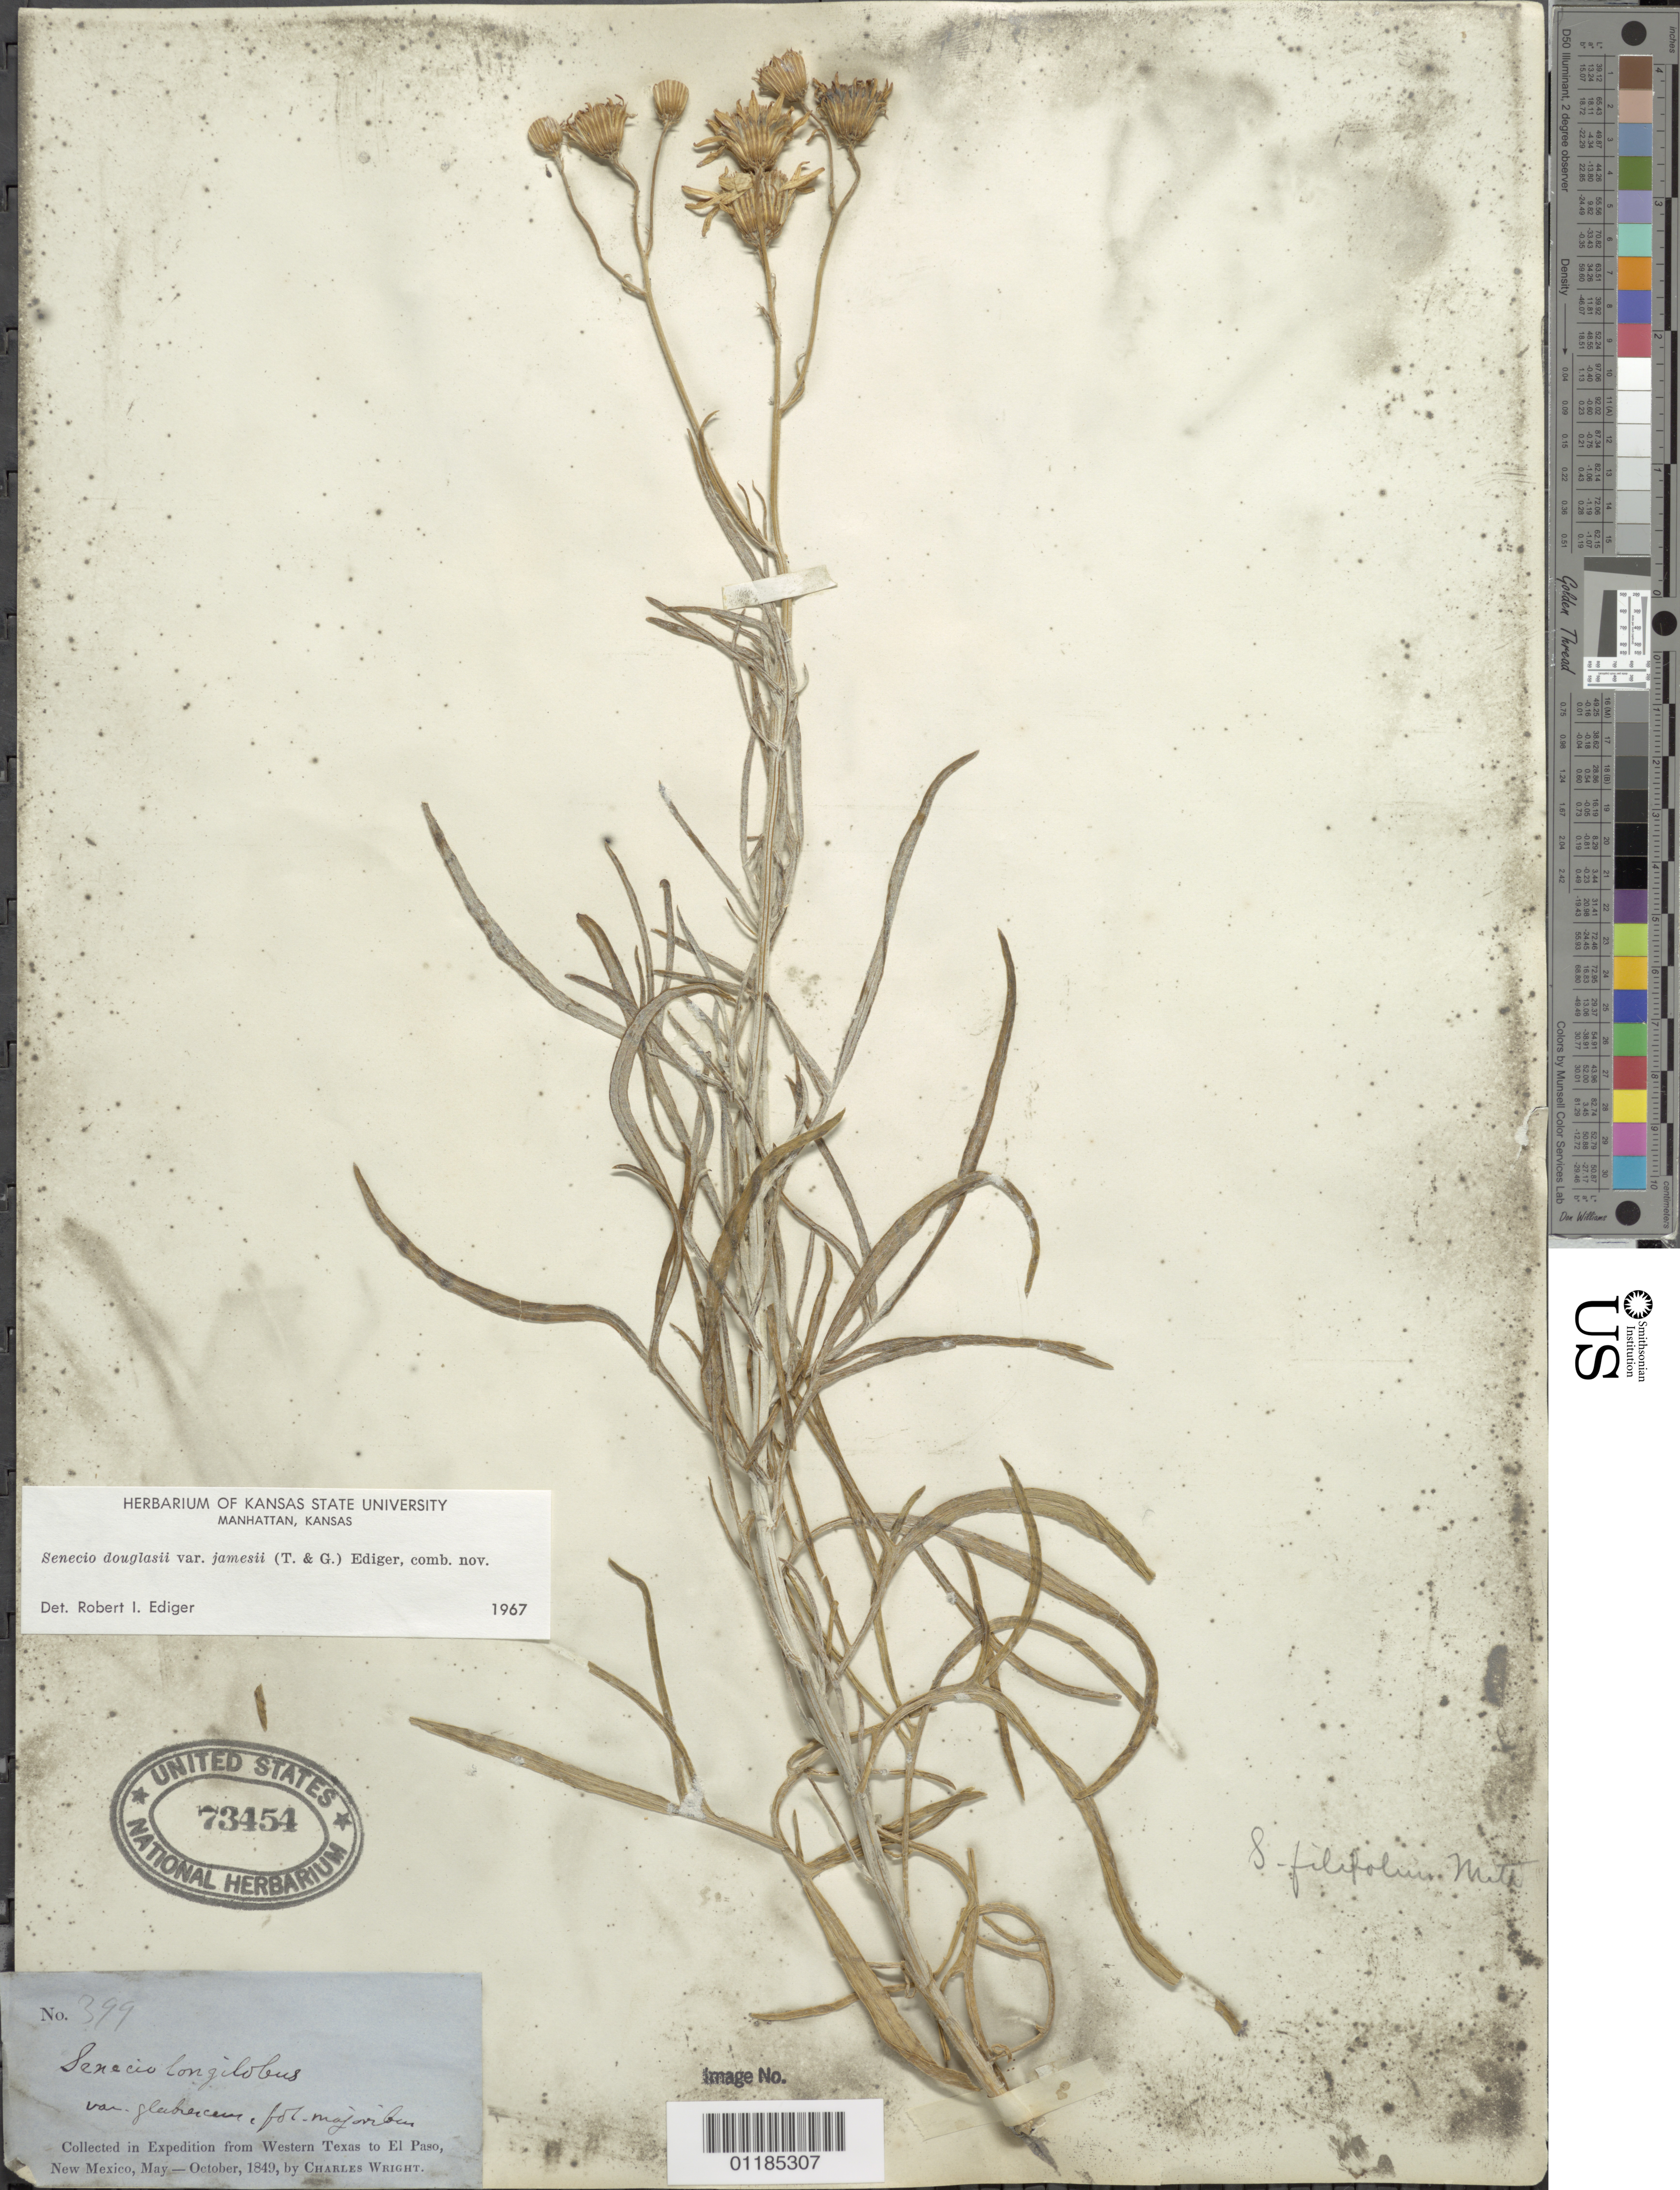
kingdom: Plantae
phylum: Tracheophyta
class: Magnoliopsida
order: Asterales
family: Asteraceae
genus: Senecio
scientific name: Senecio flaccidus var. flaccidus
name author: Less.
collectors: C. Wright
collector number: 399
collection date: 1849-05/1849-10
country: United States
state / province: New Mexico / Texas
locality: from Western Texas to El Paso, New Mexico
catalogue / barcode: US 73454